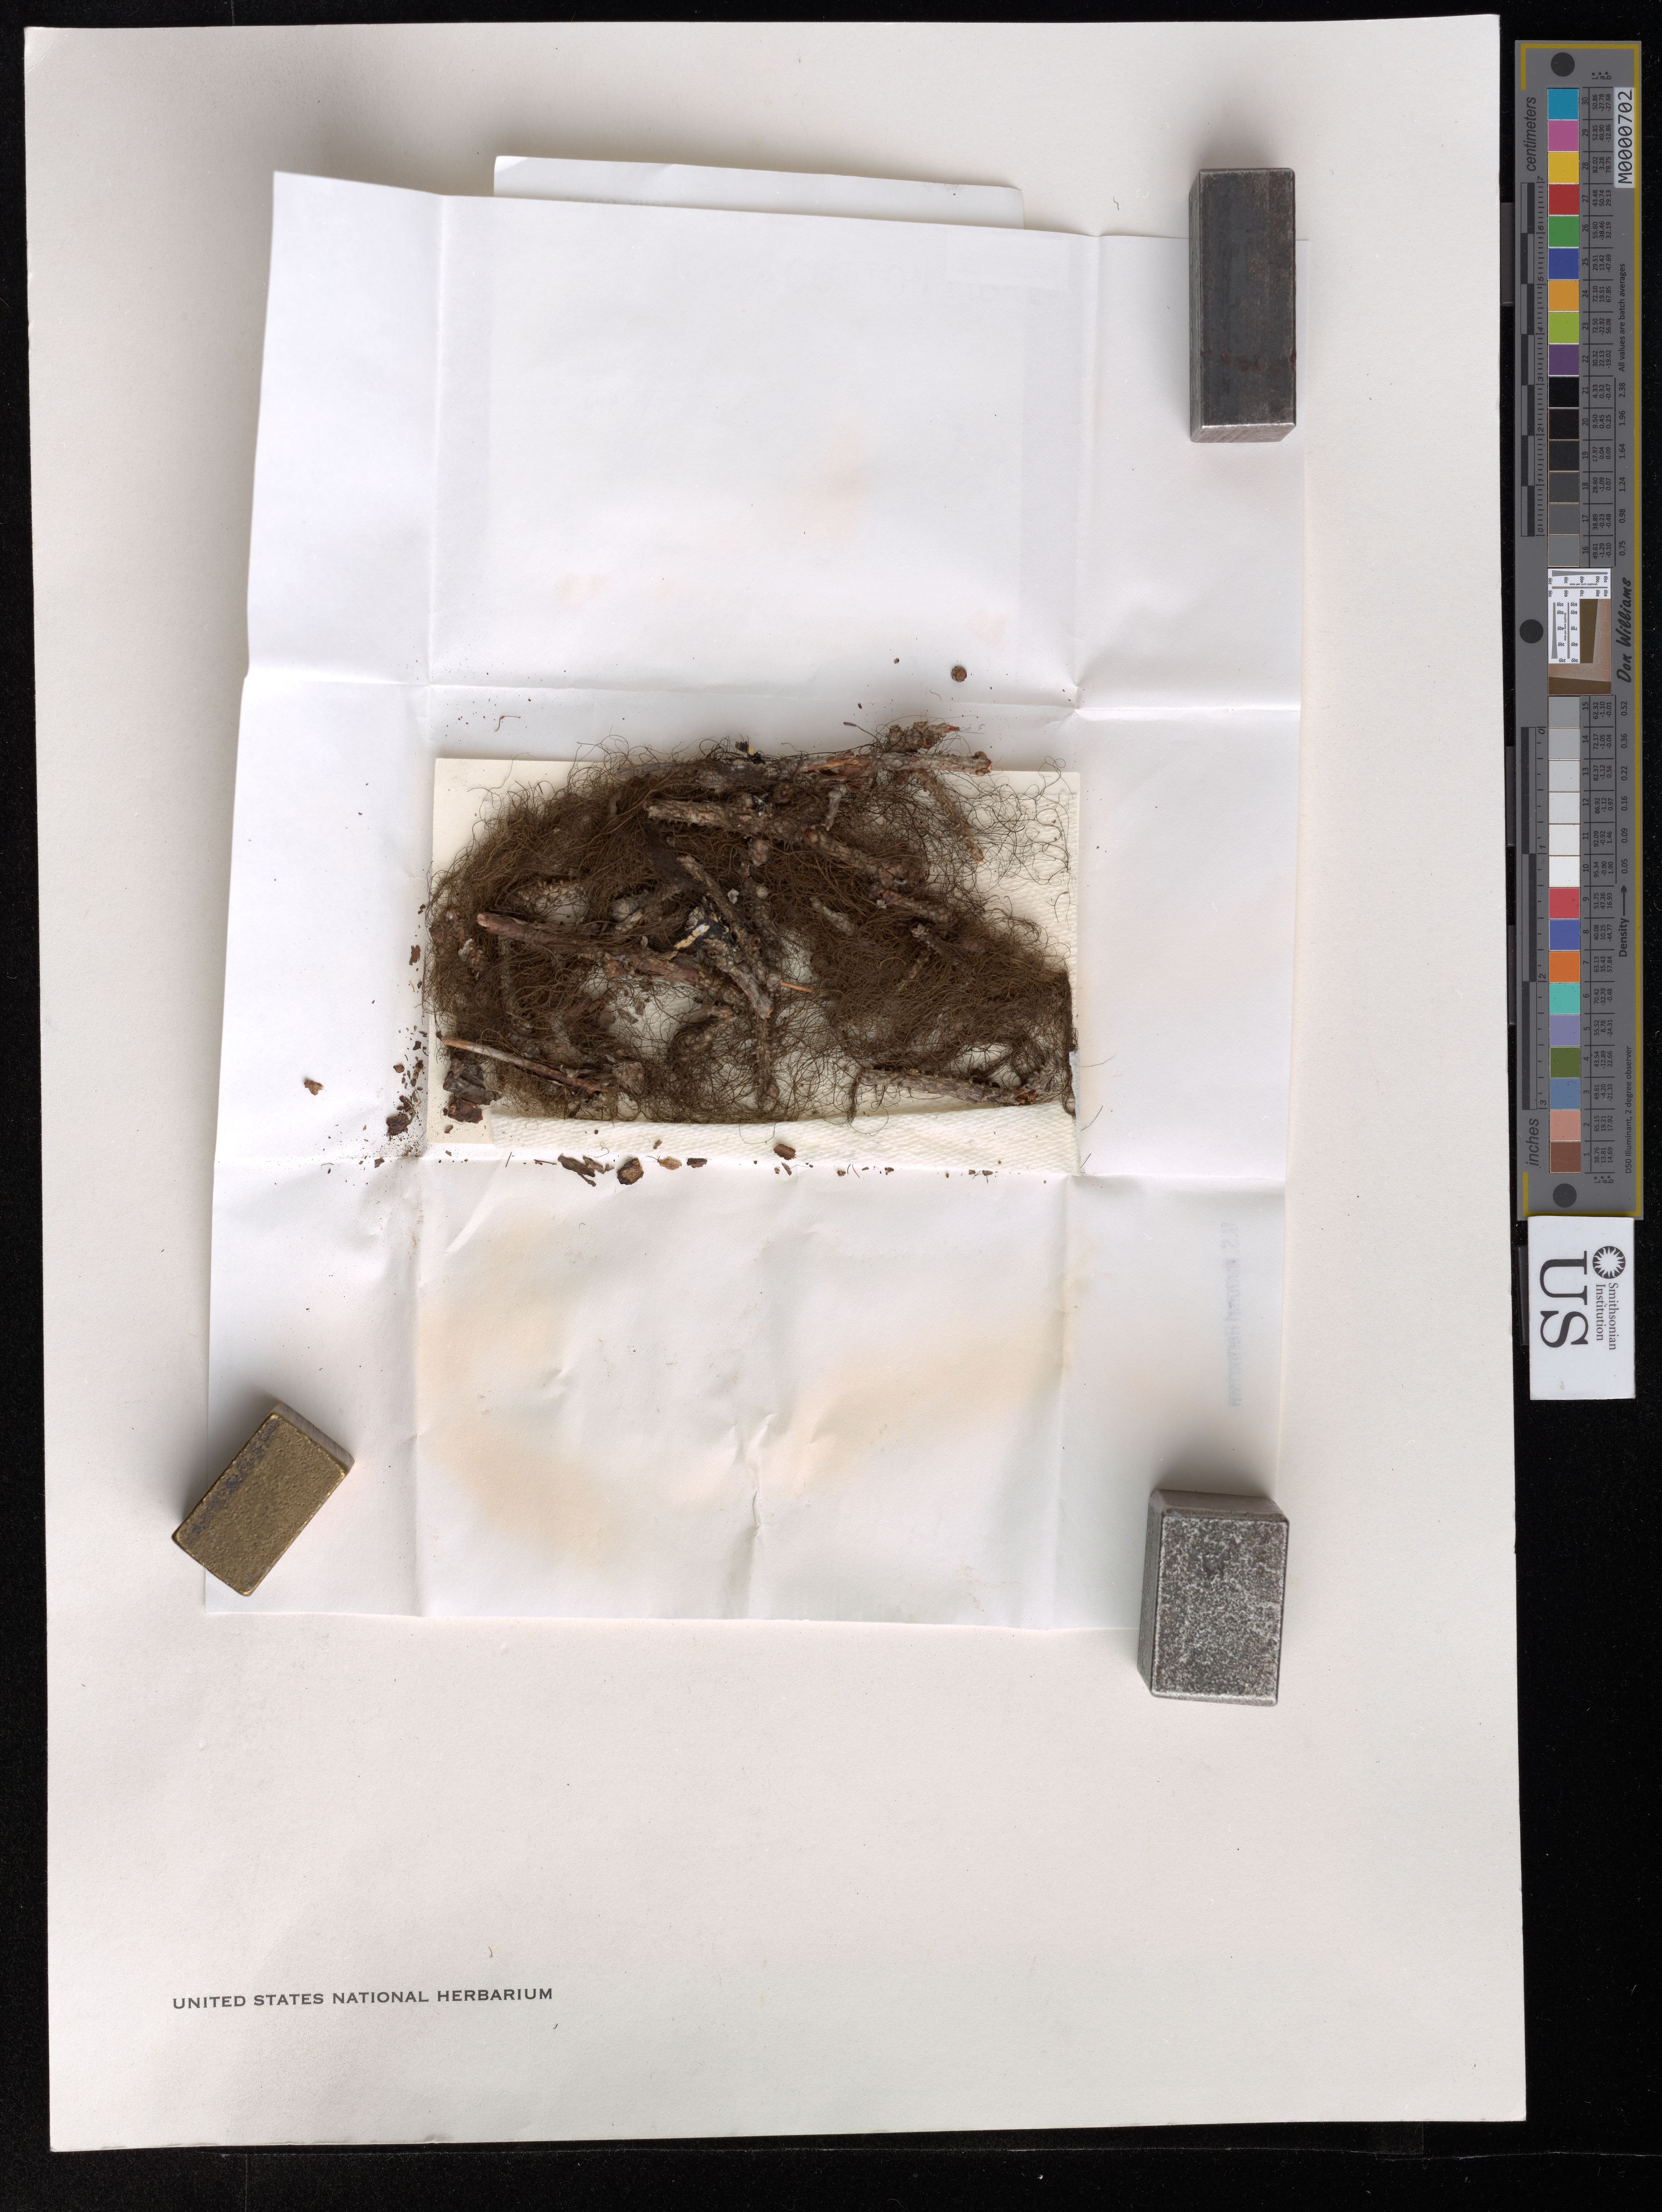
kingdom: Fungi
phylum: Ascomycota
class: Lecanoromycetes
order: Lecanorales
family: Parmeliaceae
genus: Bryoria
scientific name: Bryoria lanestris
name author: (Ach.) Brodo & D.Hawksw.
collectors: J. W. Thomson & T. T. Ahti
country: United States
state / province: Alaska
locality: Mile 33, Haines Hwy.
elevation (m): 305